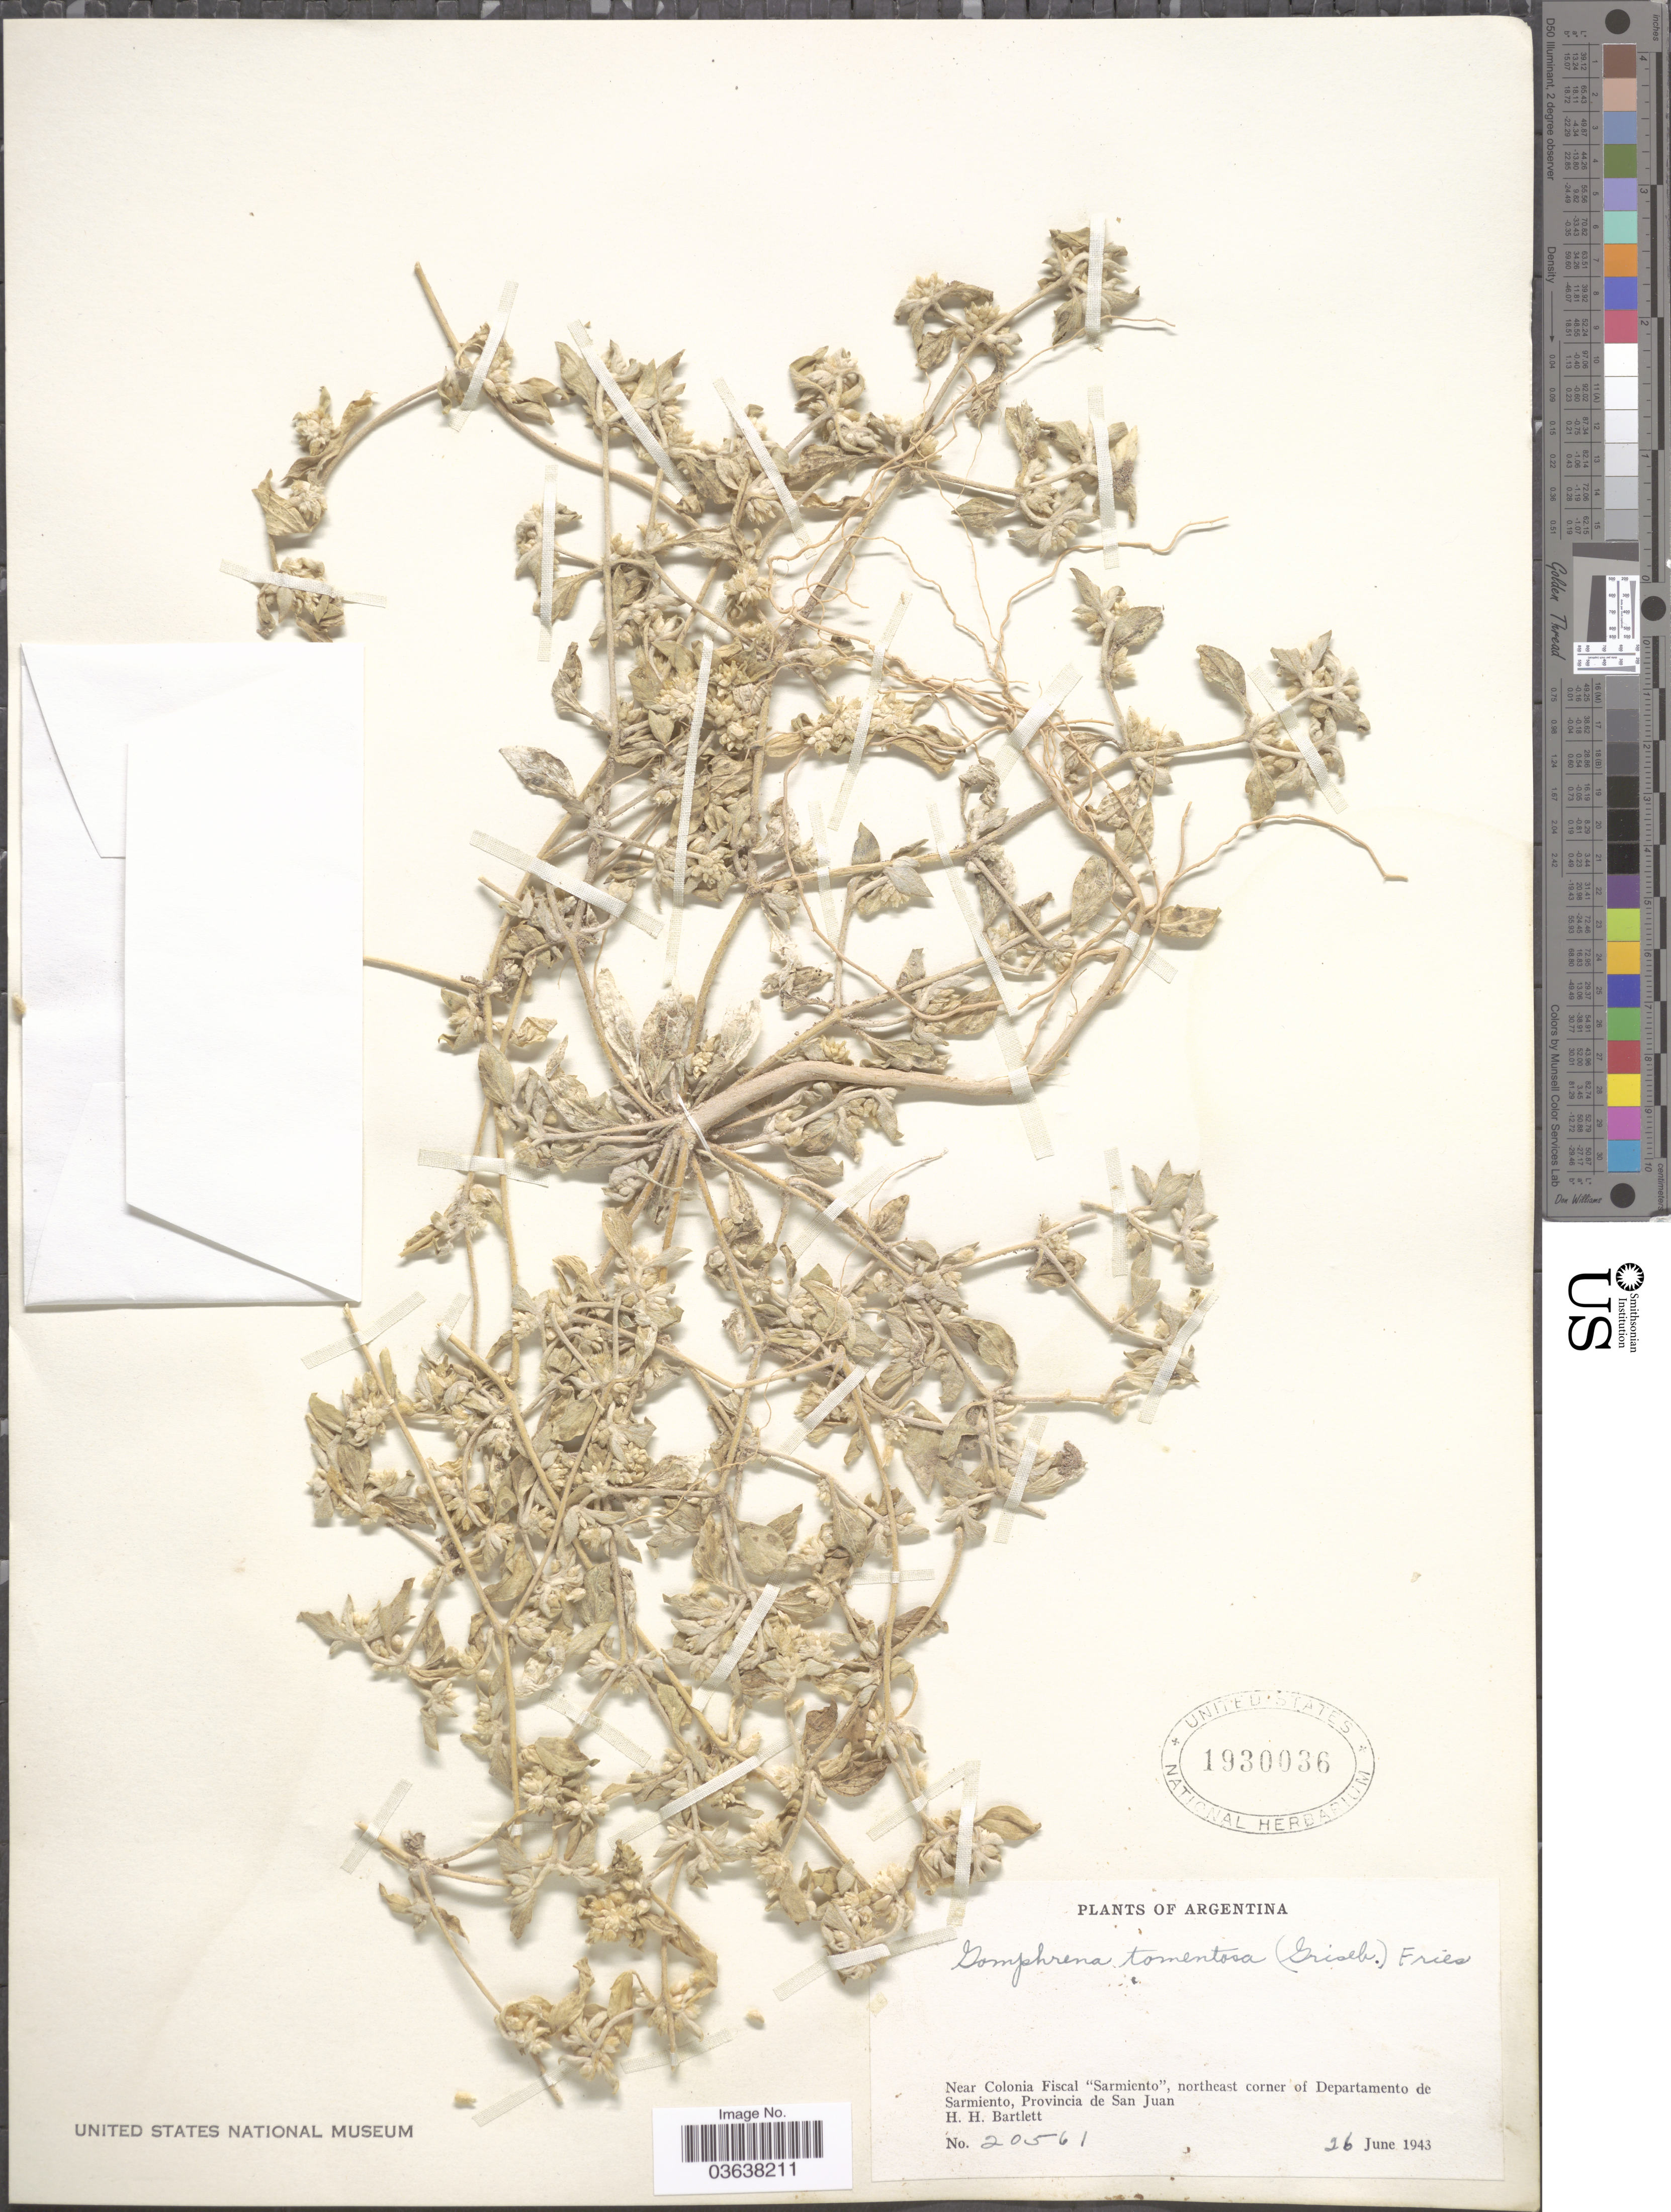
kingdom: Plantae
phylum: Tracheophyta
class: Magnoliopsida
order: Caryophyllales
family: Amaranthaceae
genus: Gomphrena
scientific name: Gomphrena tomentosa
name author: (Griseb.) R.E. Fr.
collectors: H. H. Bartlett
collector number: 20561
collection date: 1943-06-26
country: Argentina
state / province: San Juan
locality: Near Colonia Fiscal "Sarmiento", northeast corner of Departamento de Sarmiento.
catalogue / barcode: US 1930036